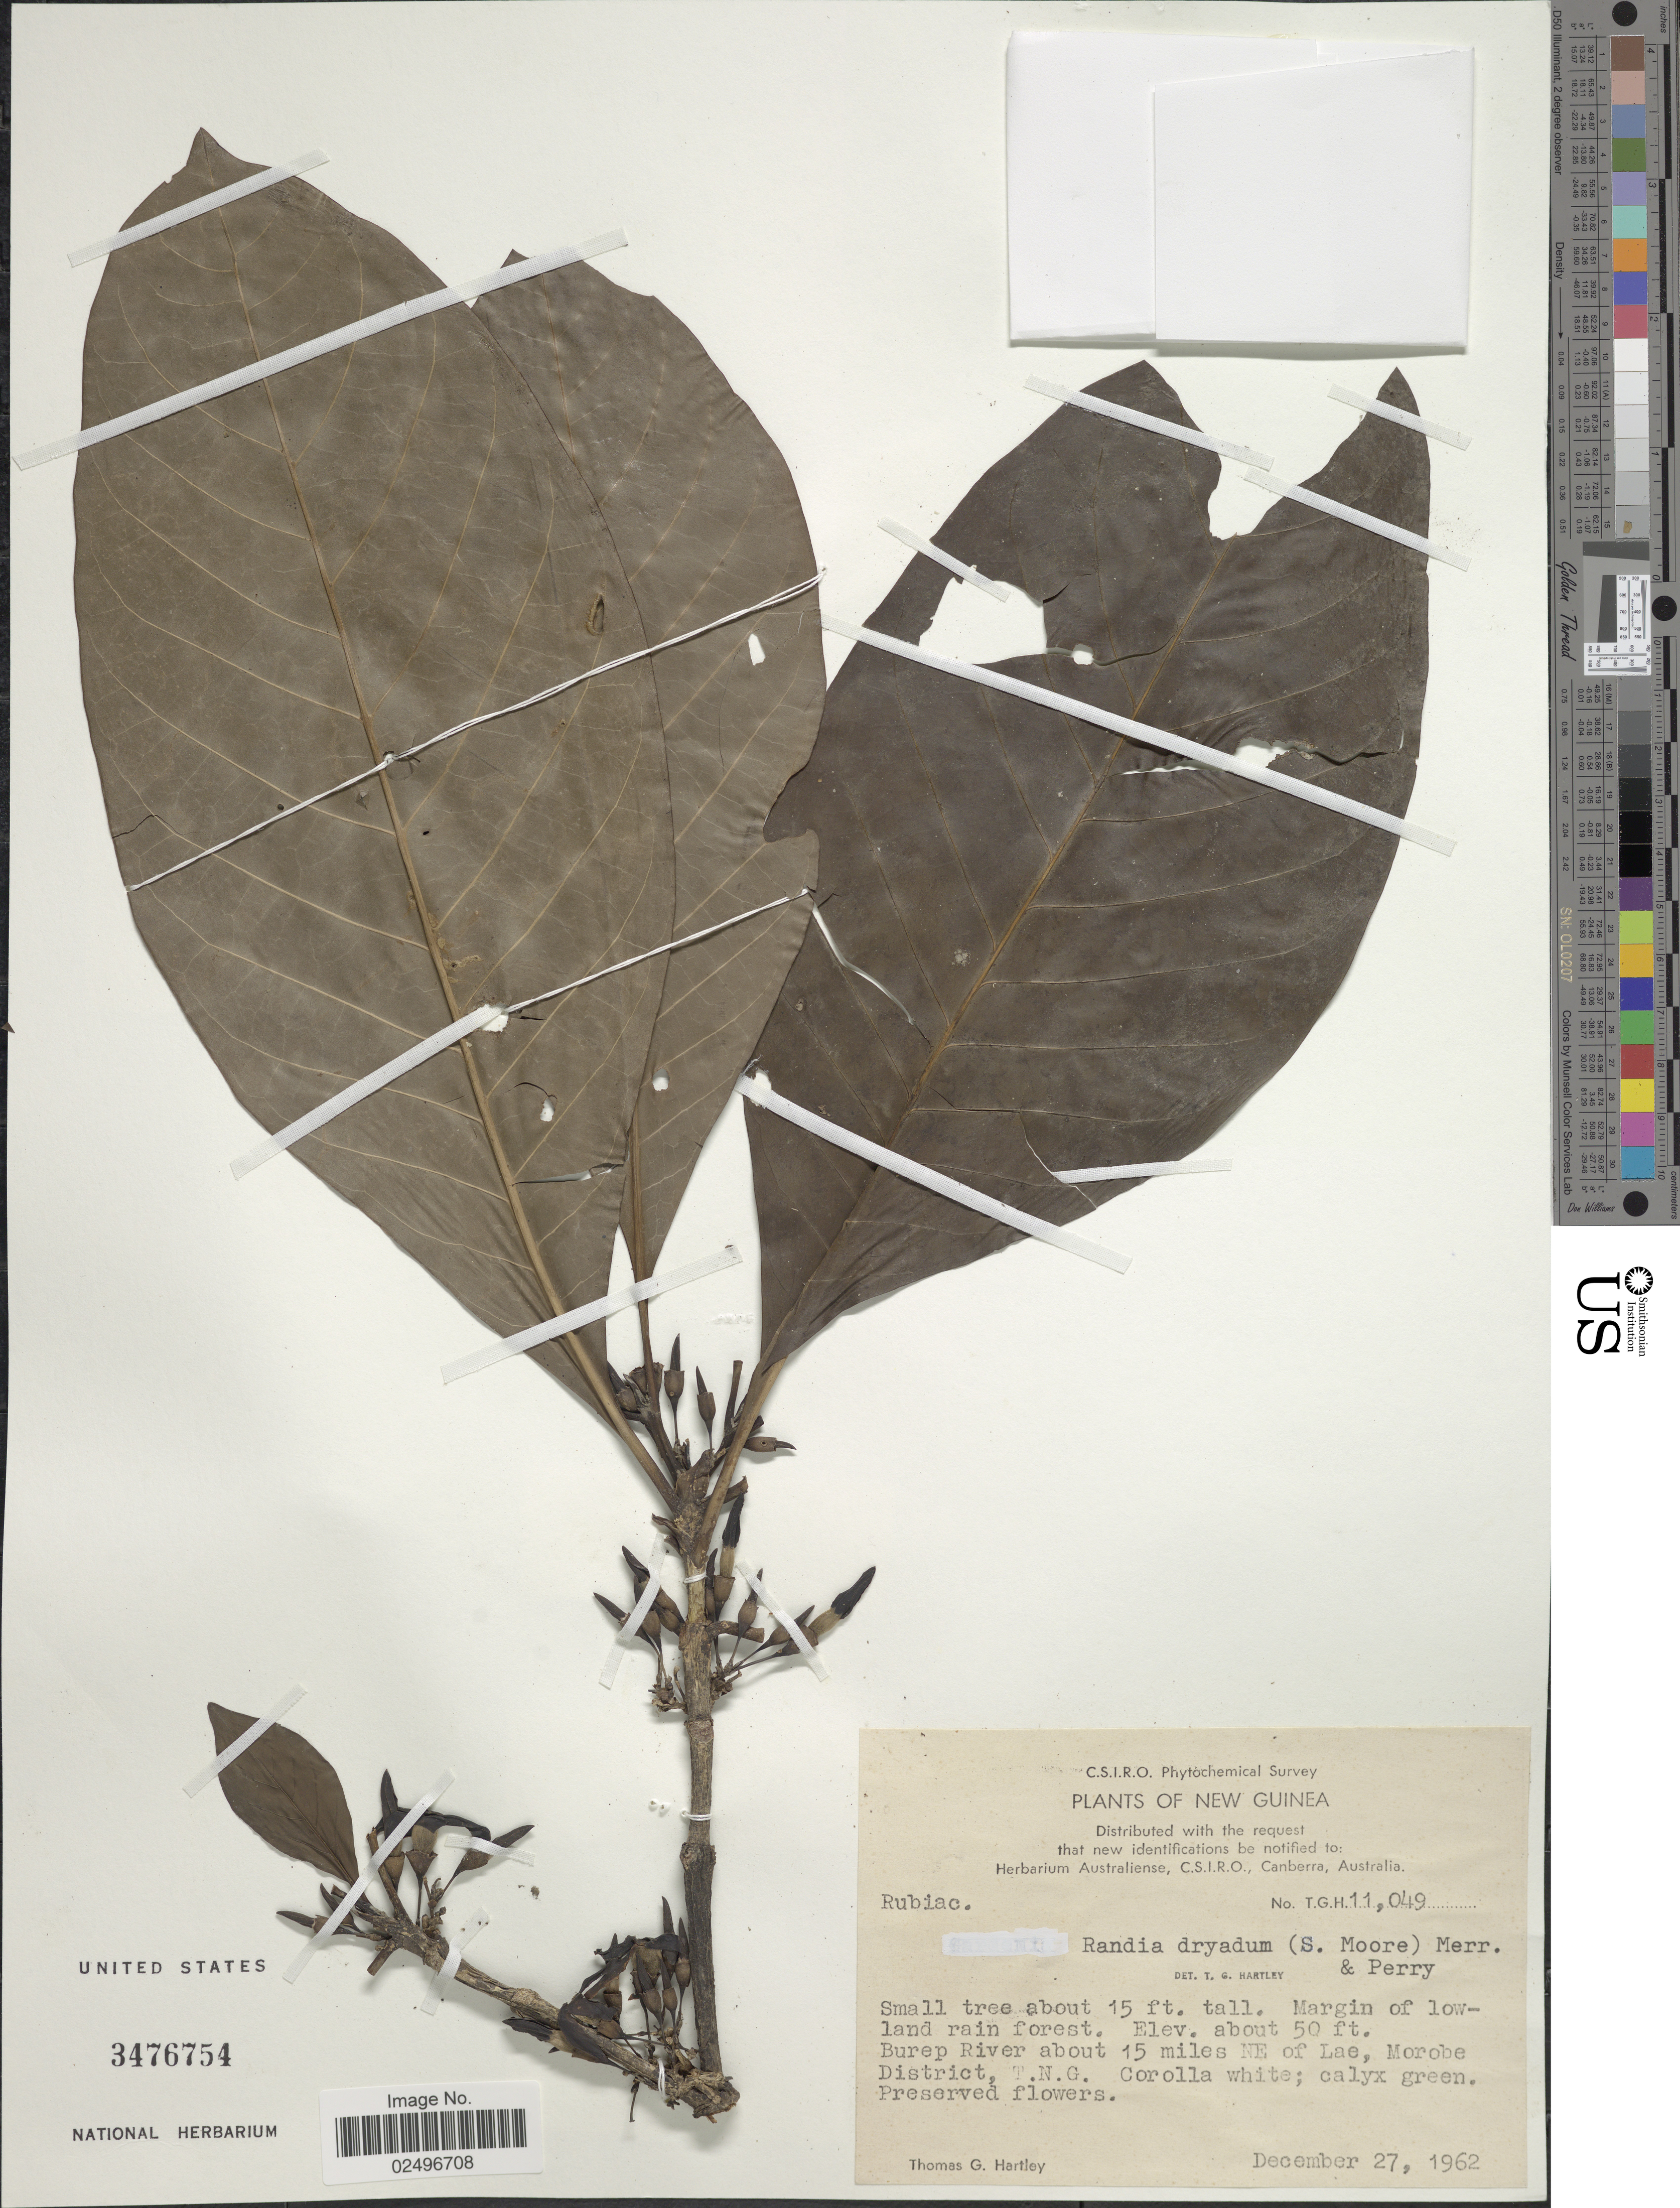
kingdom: Plantae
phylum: Tracheophyta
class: Magnoliopsida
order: Gentianales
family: Rubiaceae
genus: Atractocarpus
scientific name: Atractocarpus macarthurii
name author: (F. Muell.) Puttock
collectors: T. G. Hartley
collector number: T.G.H. 11049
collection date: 1962-12-27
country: Papua New Guinea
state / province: Morobe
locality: New Guinea. Burep River about 15 miles NE of Lae, T.N.G.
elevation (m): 15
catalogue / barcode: US 3476754